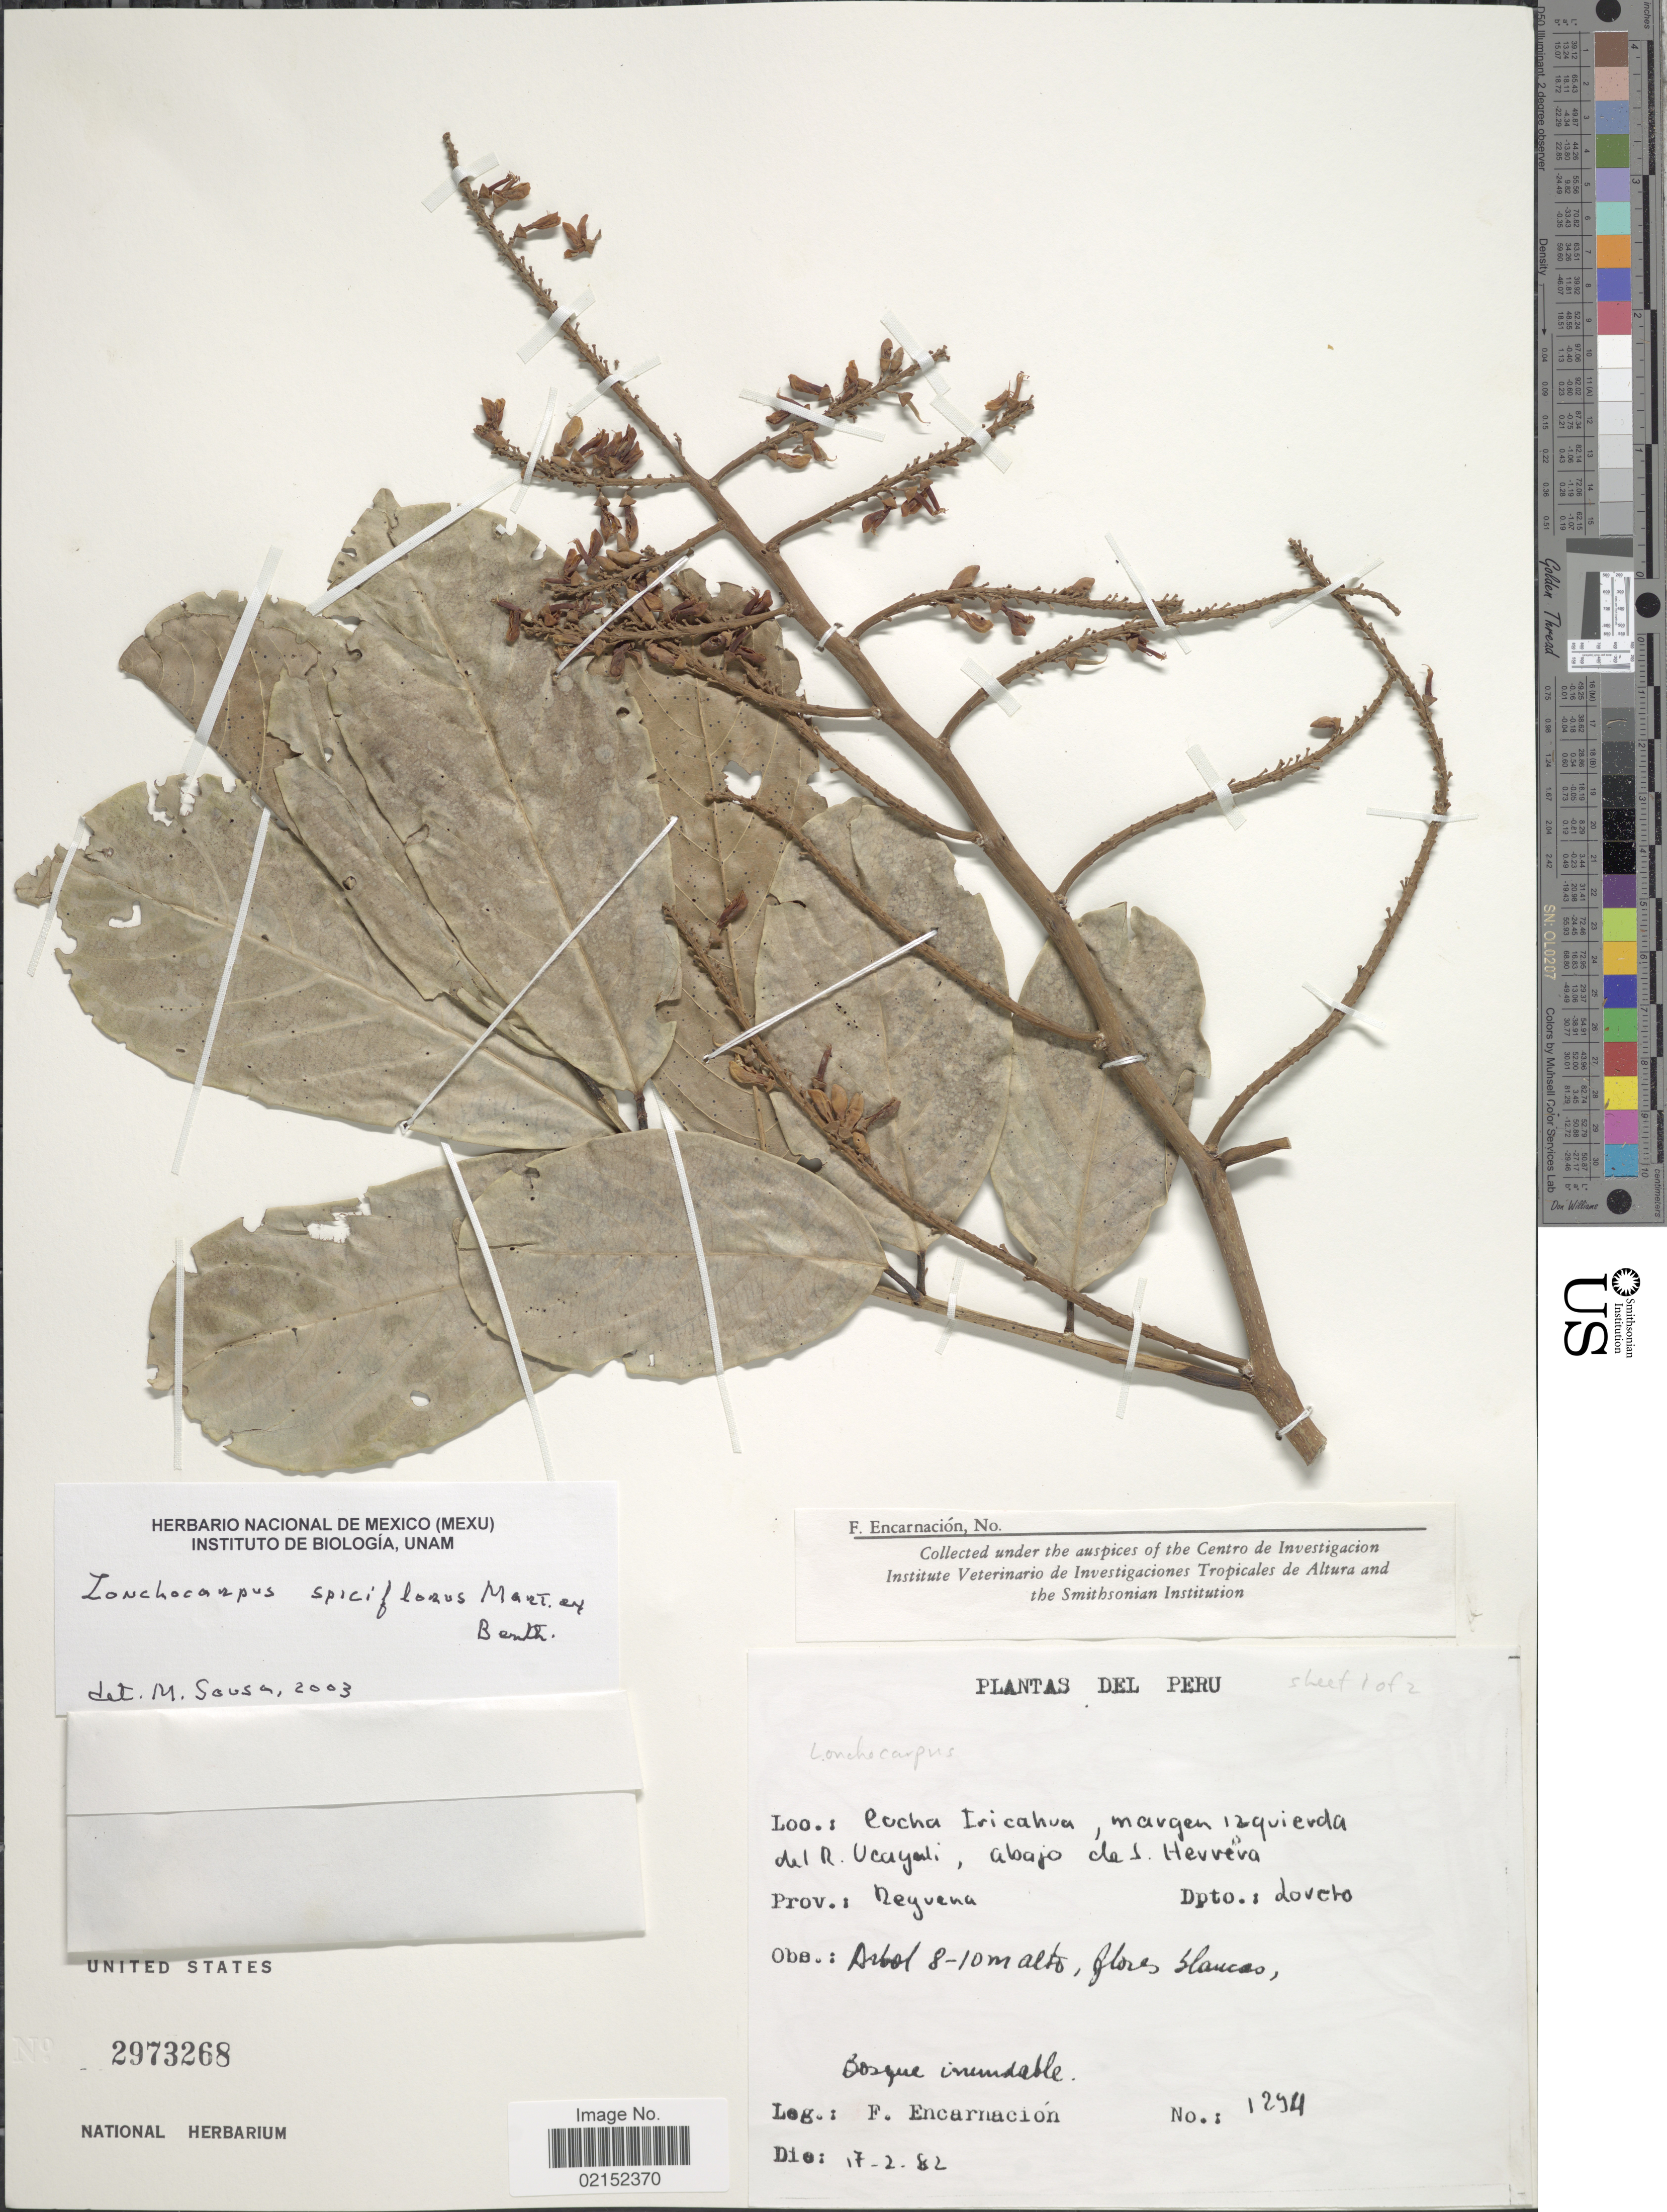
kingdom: Plantae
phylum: Tracheophyta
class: Magnoliopsida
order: Fabales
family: Fabaceae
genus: Lonchocarpus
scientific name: Lonchocarpus spiciflorus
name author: Mart. ex Benth.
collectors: F. Encarnación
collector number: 1294*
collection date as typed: Transcribed d/m/y: 17/2/82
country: Peru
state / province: Loreto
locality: Locha Iricahua, margen izquierda del R. Ucayali, abajo de S. Herrera, Prov.: Reguena.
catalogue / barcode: US 2973268